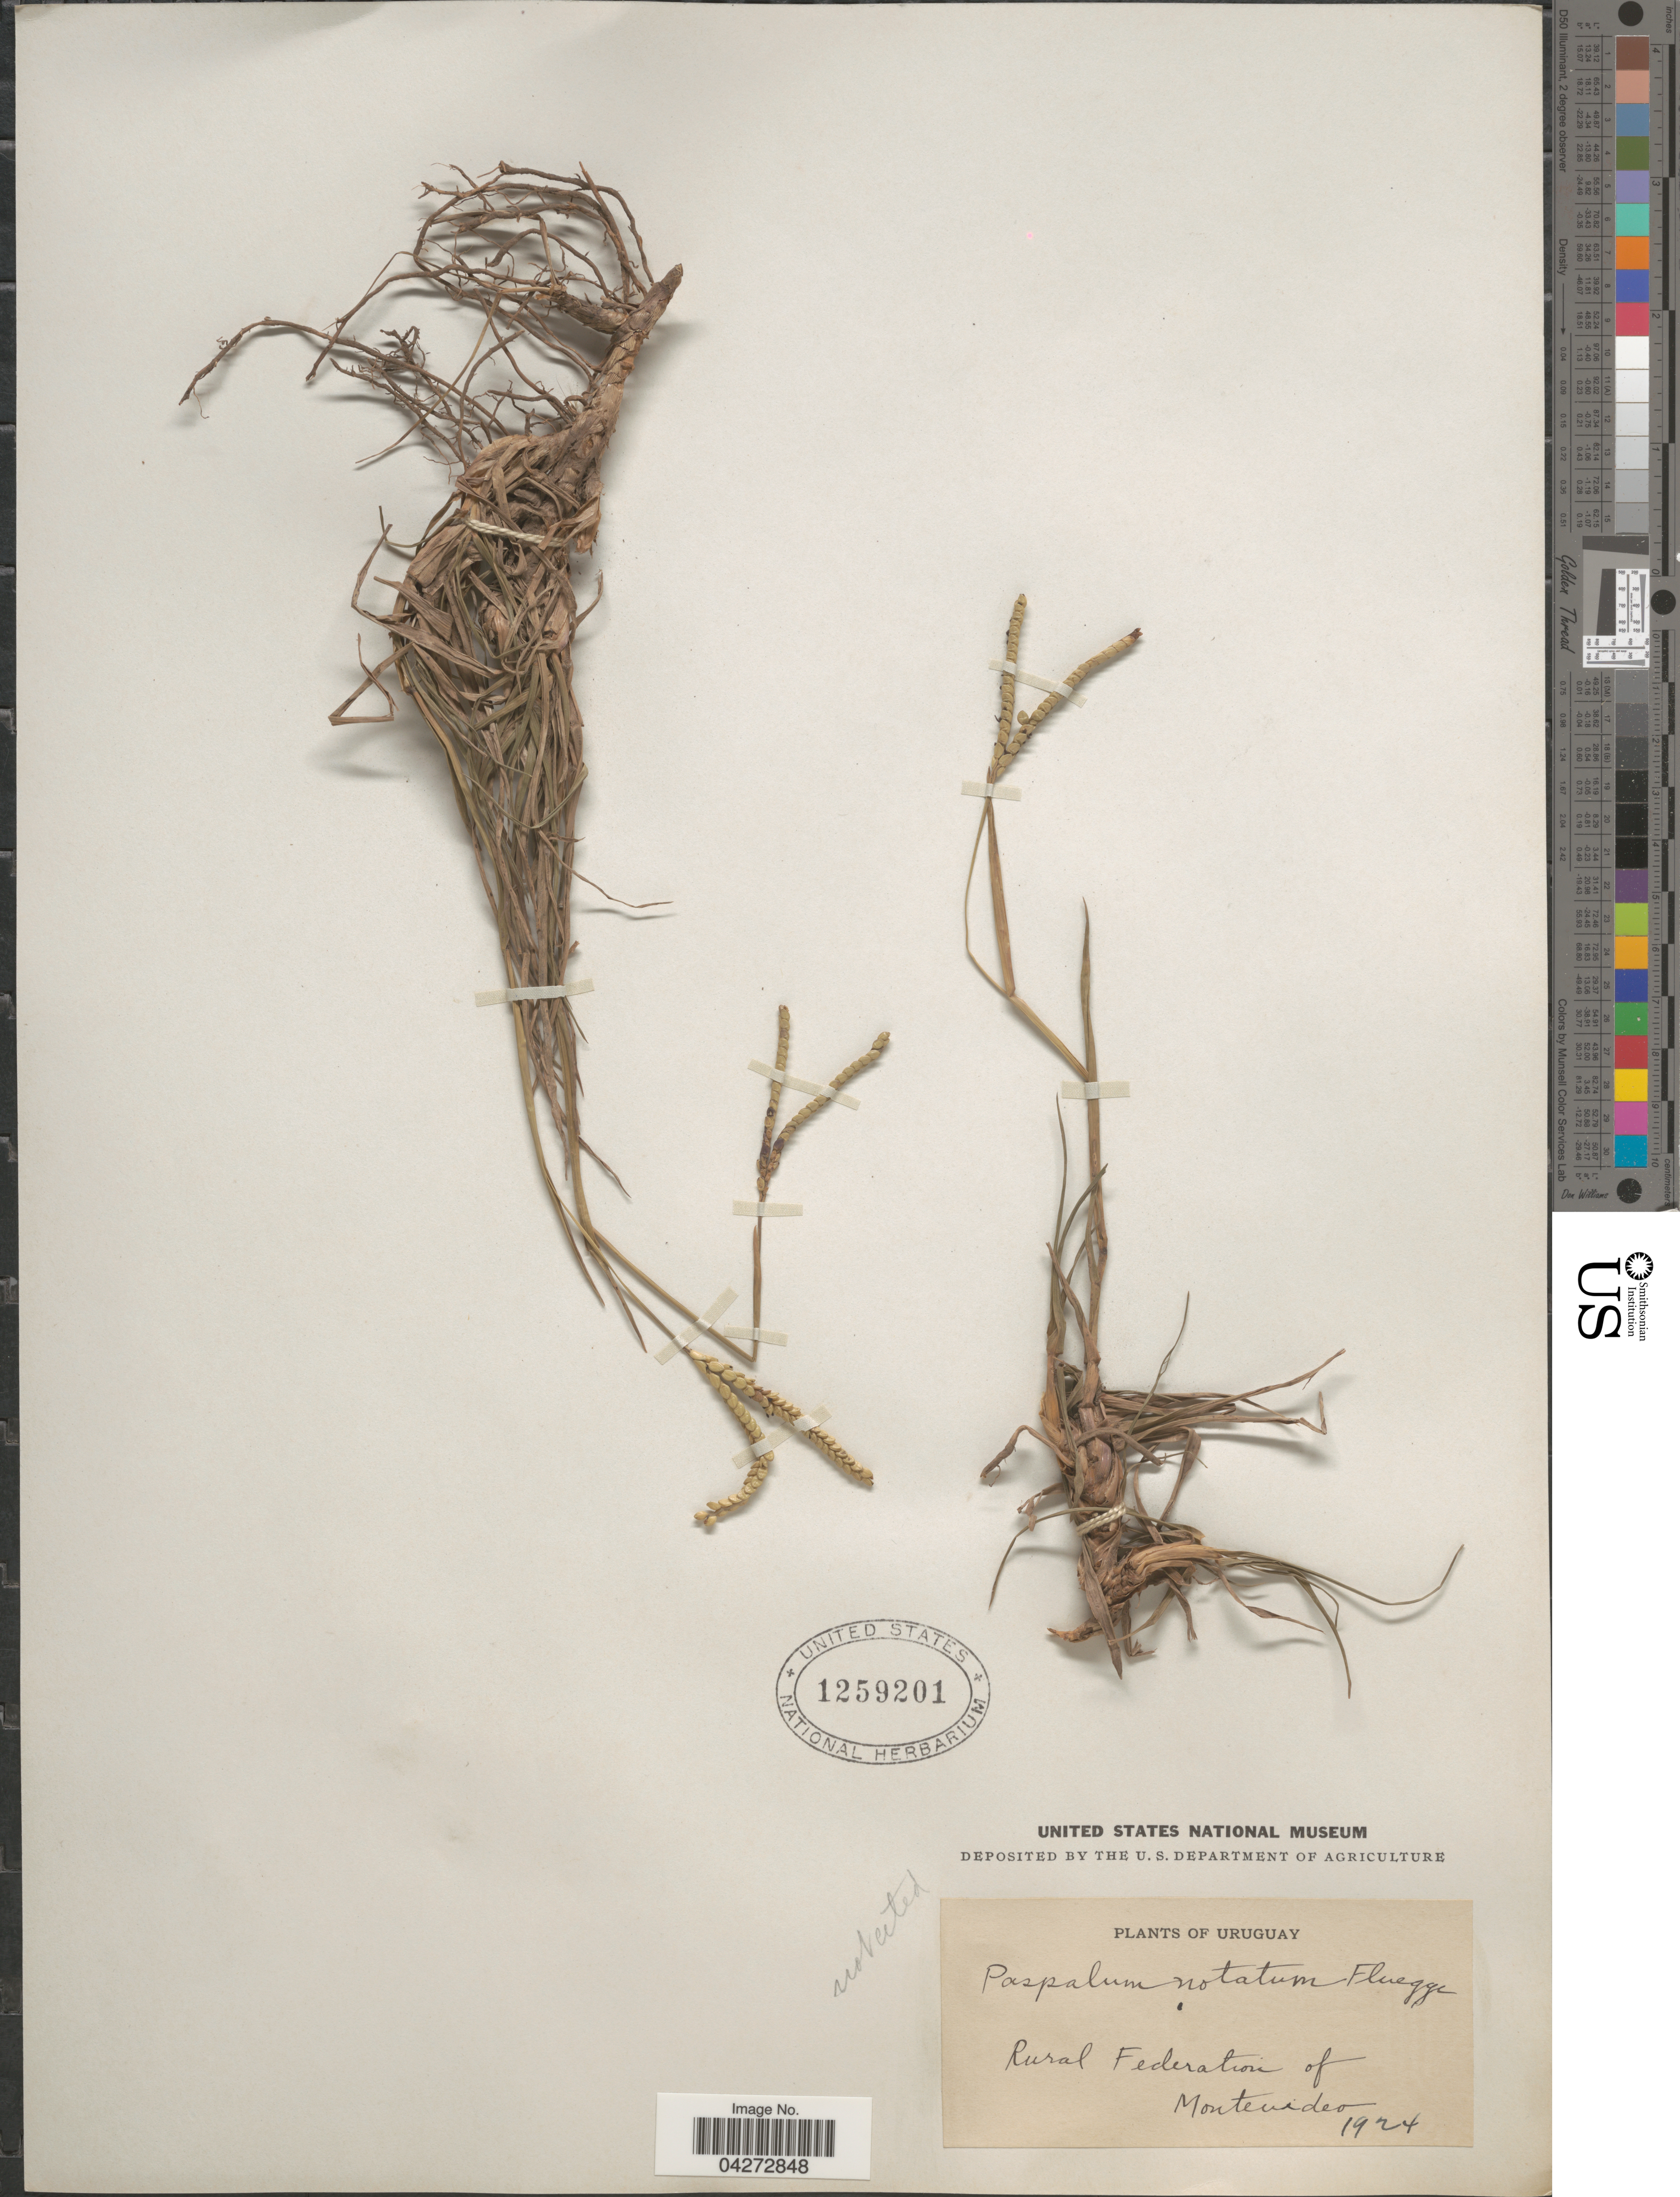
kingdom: Plantae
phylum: Tracheophyta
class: Liliopsida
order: Poales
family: Poaceae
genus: Paspalum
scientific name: Paspalum notatum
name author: Flüggé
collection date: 1924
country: Uruguay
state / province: Montevideo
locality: Rural Federation of Montevideo.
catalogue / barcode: US 1259201